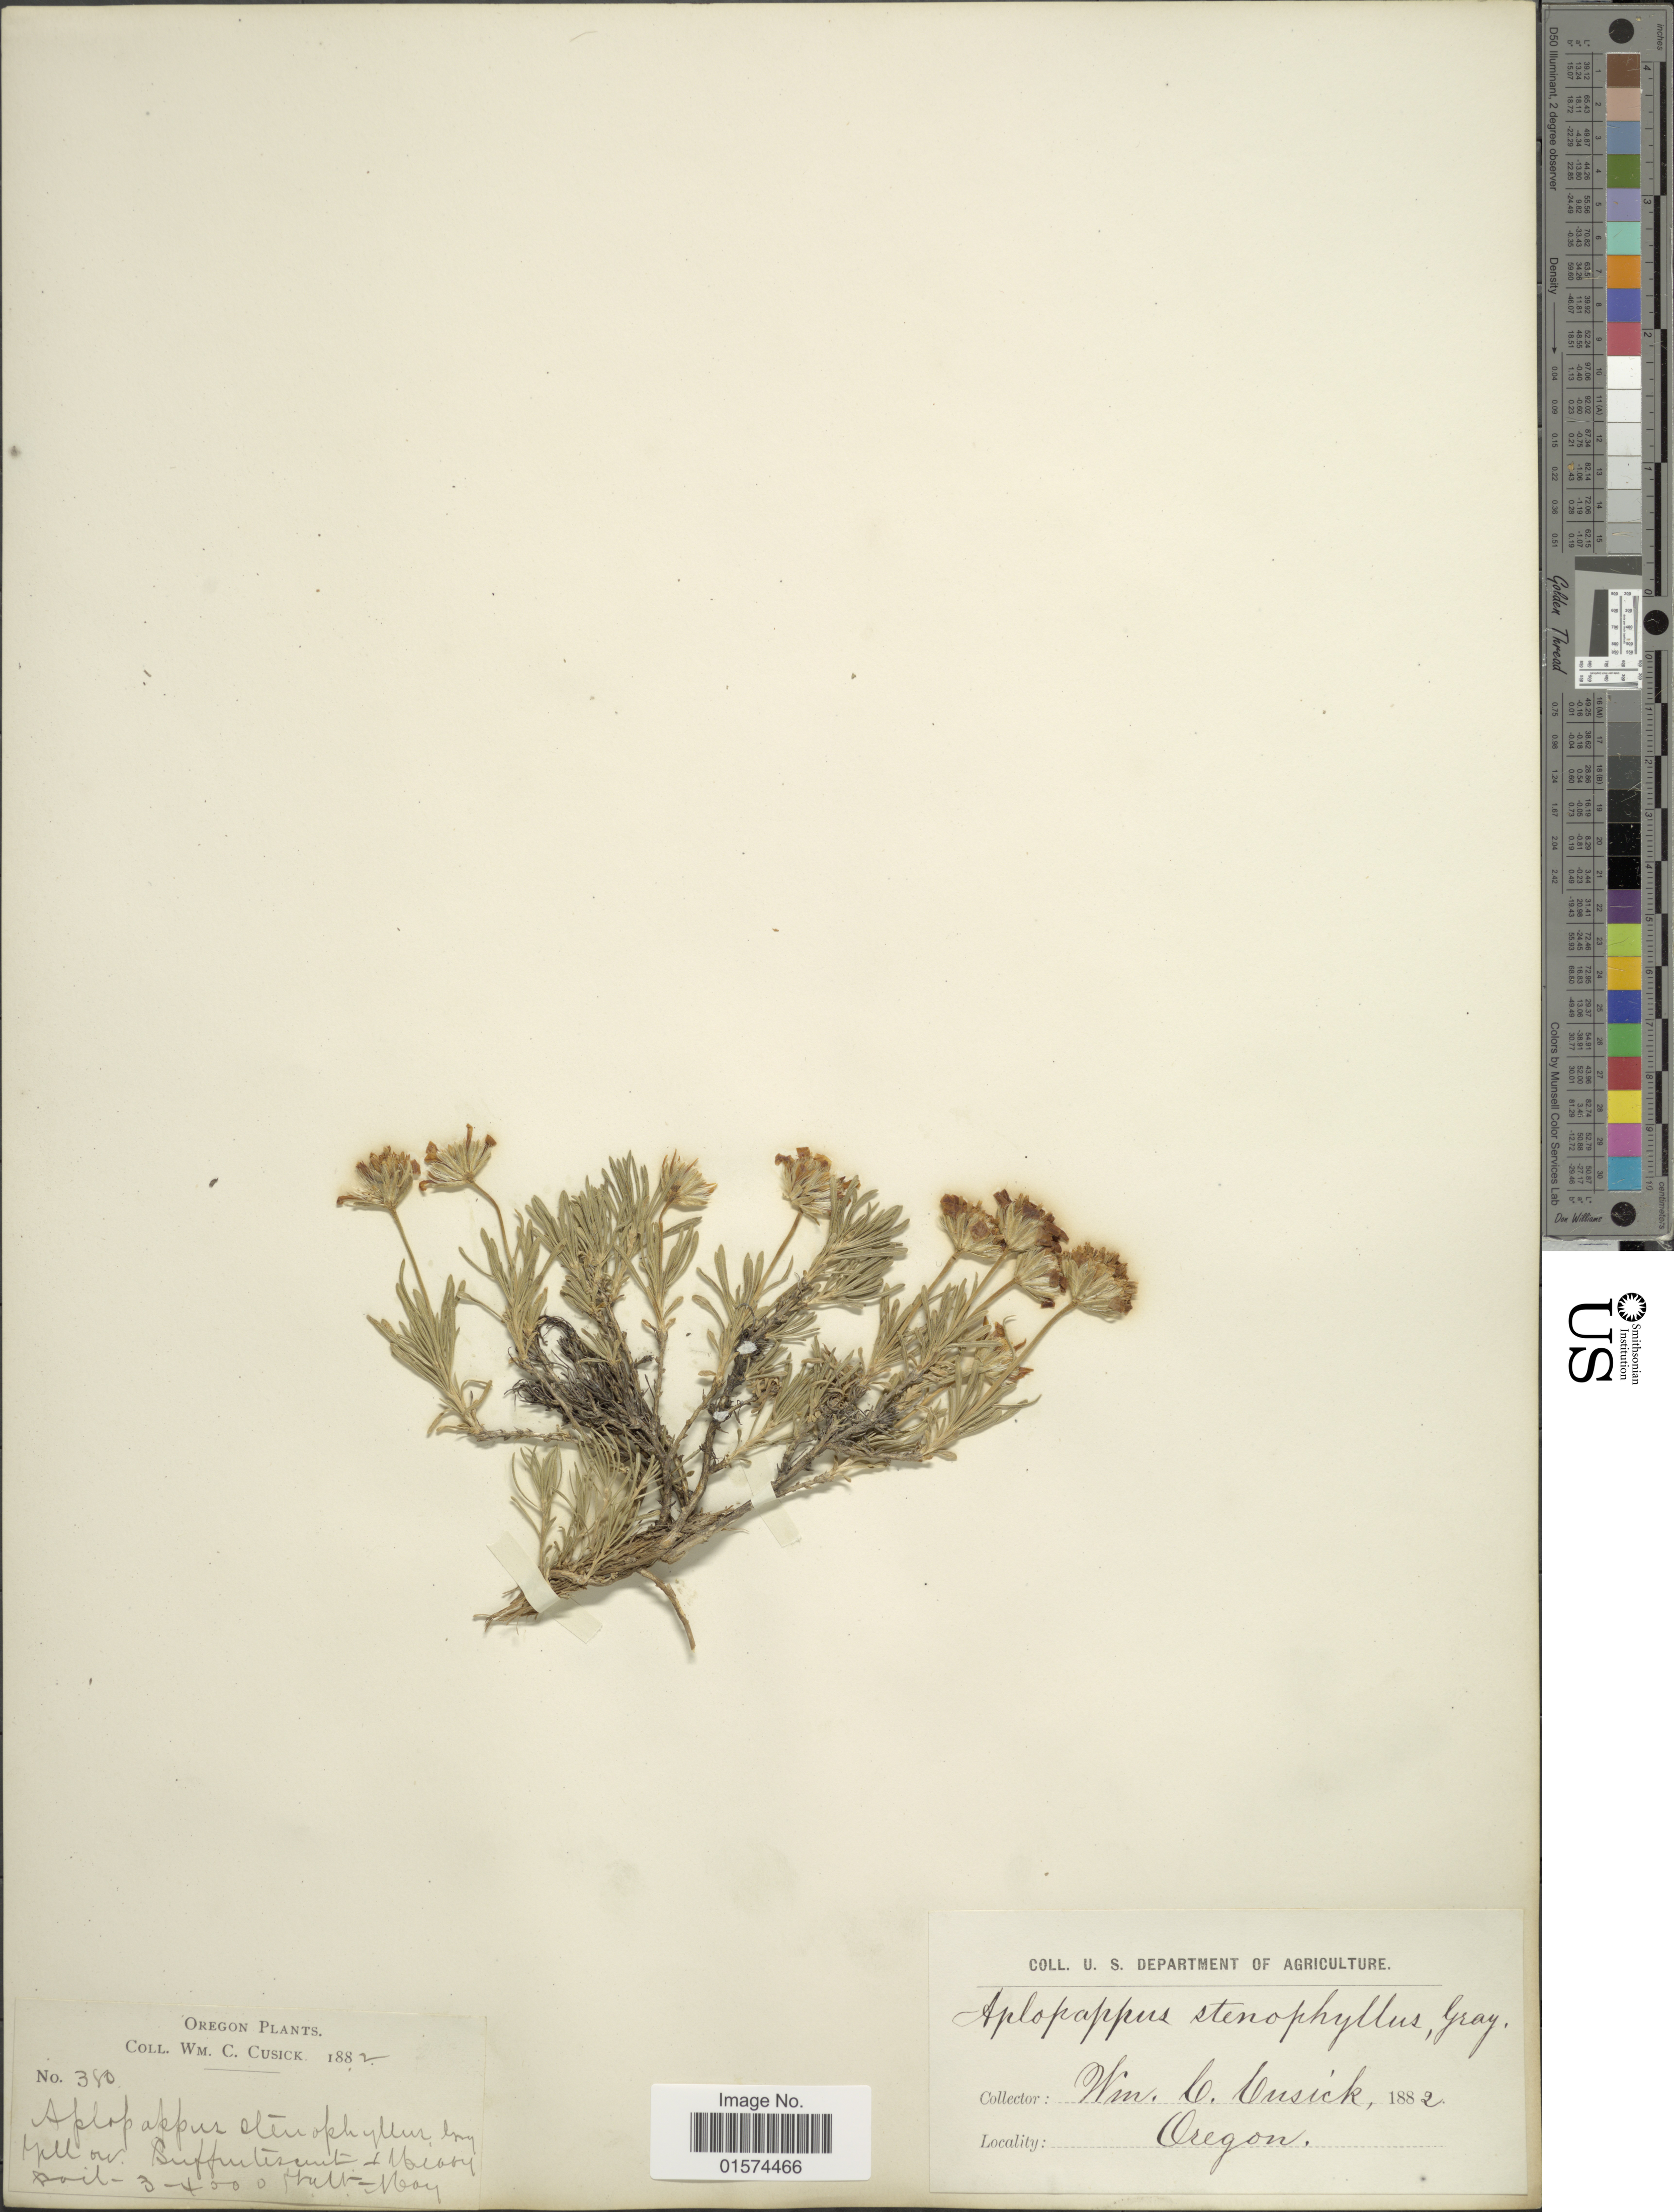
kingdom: Plantae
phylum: Tracheophyta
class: Magnoliopsida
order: Asterales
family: Asteraceae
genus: Nestotus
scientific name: Nestotus stenophyllus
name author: (A. Gray) R.P.Roberts et al.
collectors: W. C. Cusick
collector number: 380*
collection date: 1882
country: United States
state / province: Oregon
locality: Butterbiscuit Ibiory soil [interpreted]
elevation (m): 914